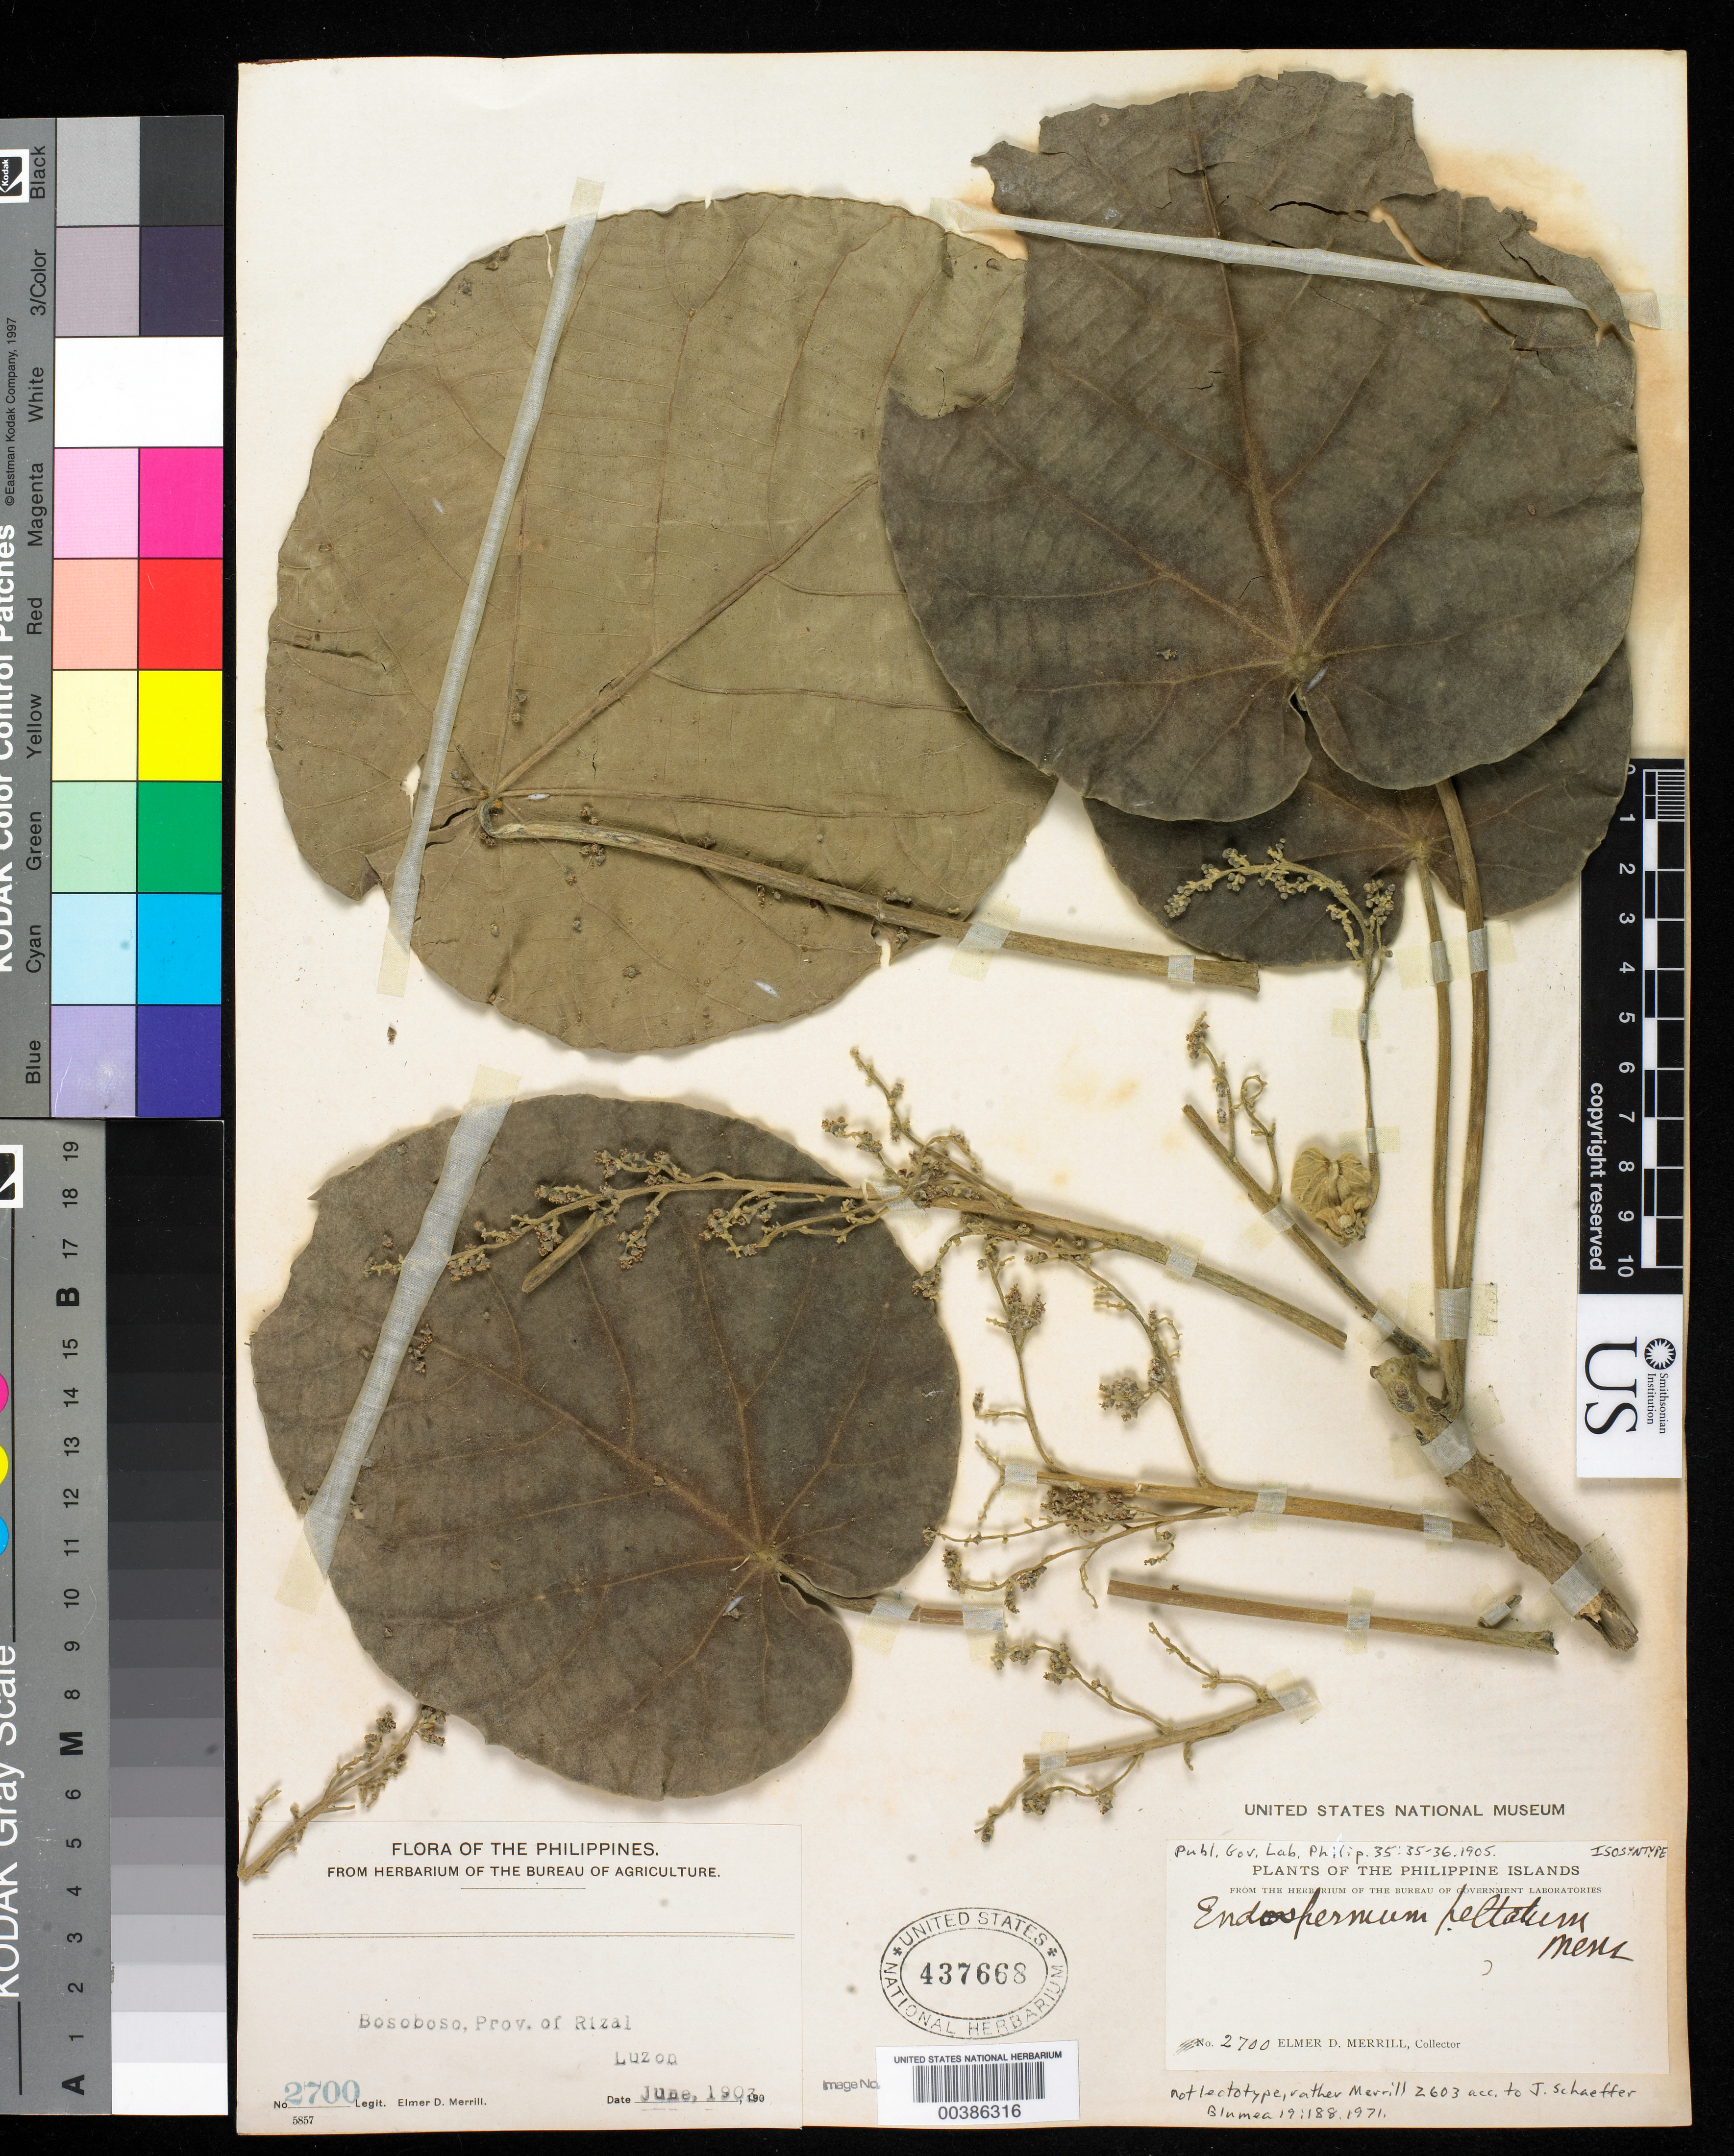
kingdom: Plantae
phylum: Tracheophyta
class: Magnoliopsida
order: Malpighiales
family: Euphorbiaceae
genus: Endospermum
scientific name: Endospermum peltatum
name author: Merr.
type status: Isosyntype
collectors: E. D. Merrill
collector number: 2700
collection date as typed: Jun 1903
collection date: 1903-06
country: Philippines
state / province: Calabarzon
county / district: Rizal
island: Luzon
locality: Bosoboso.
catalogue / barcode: US 437668